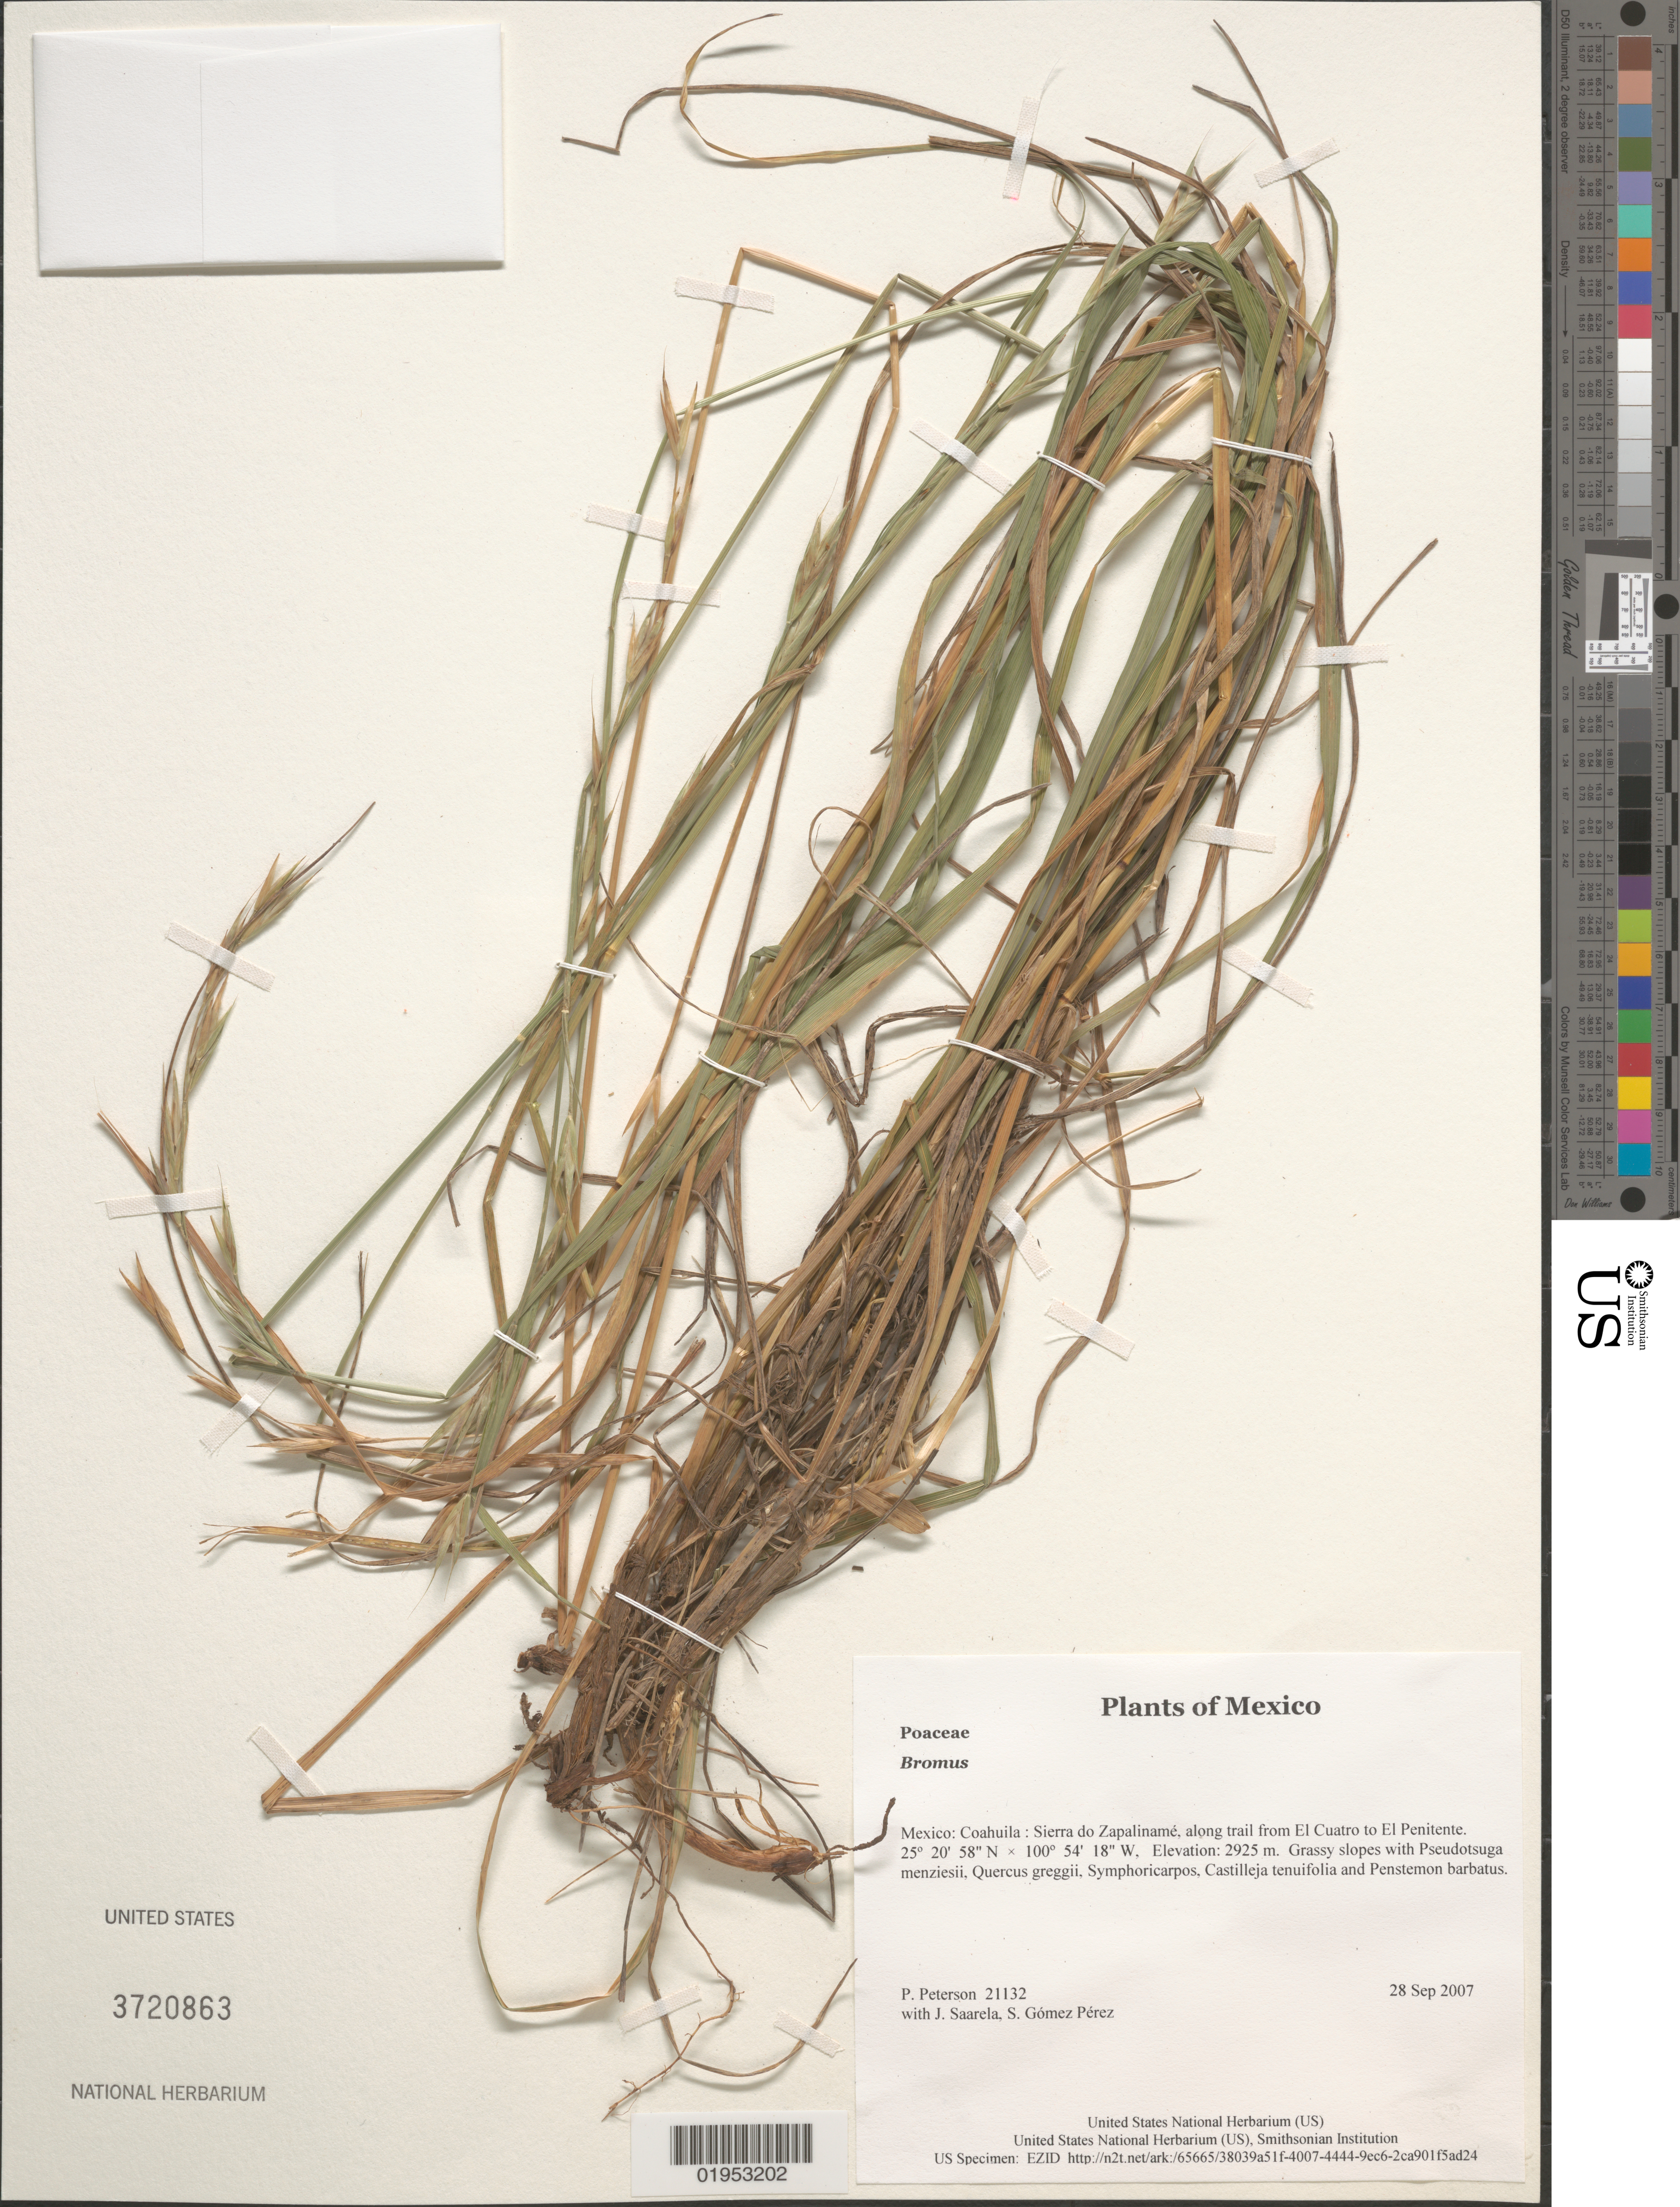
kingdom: Plantae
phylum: Tracheophyta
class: Liliopsida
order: Poales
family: Poaceae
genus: Bromus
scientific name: Bromus sp.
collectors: P. M. Peterson, J. Saarela & S. Gómez Pérez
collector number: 21132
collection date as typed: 28 Sep 2007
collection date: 2007-09-28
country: Mexico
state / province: Coahuila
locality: Sierra do Zapalinamé, along trail from El Cuatro to El Penitente.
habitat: Grassy slopes with Pseudotsuga menziesii, Quercus greggii, Symphoricarpos, Castilleja tenuifolia and Penstemon barbatus.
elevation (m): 2925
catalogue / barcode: US 3720863